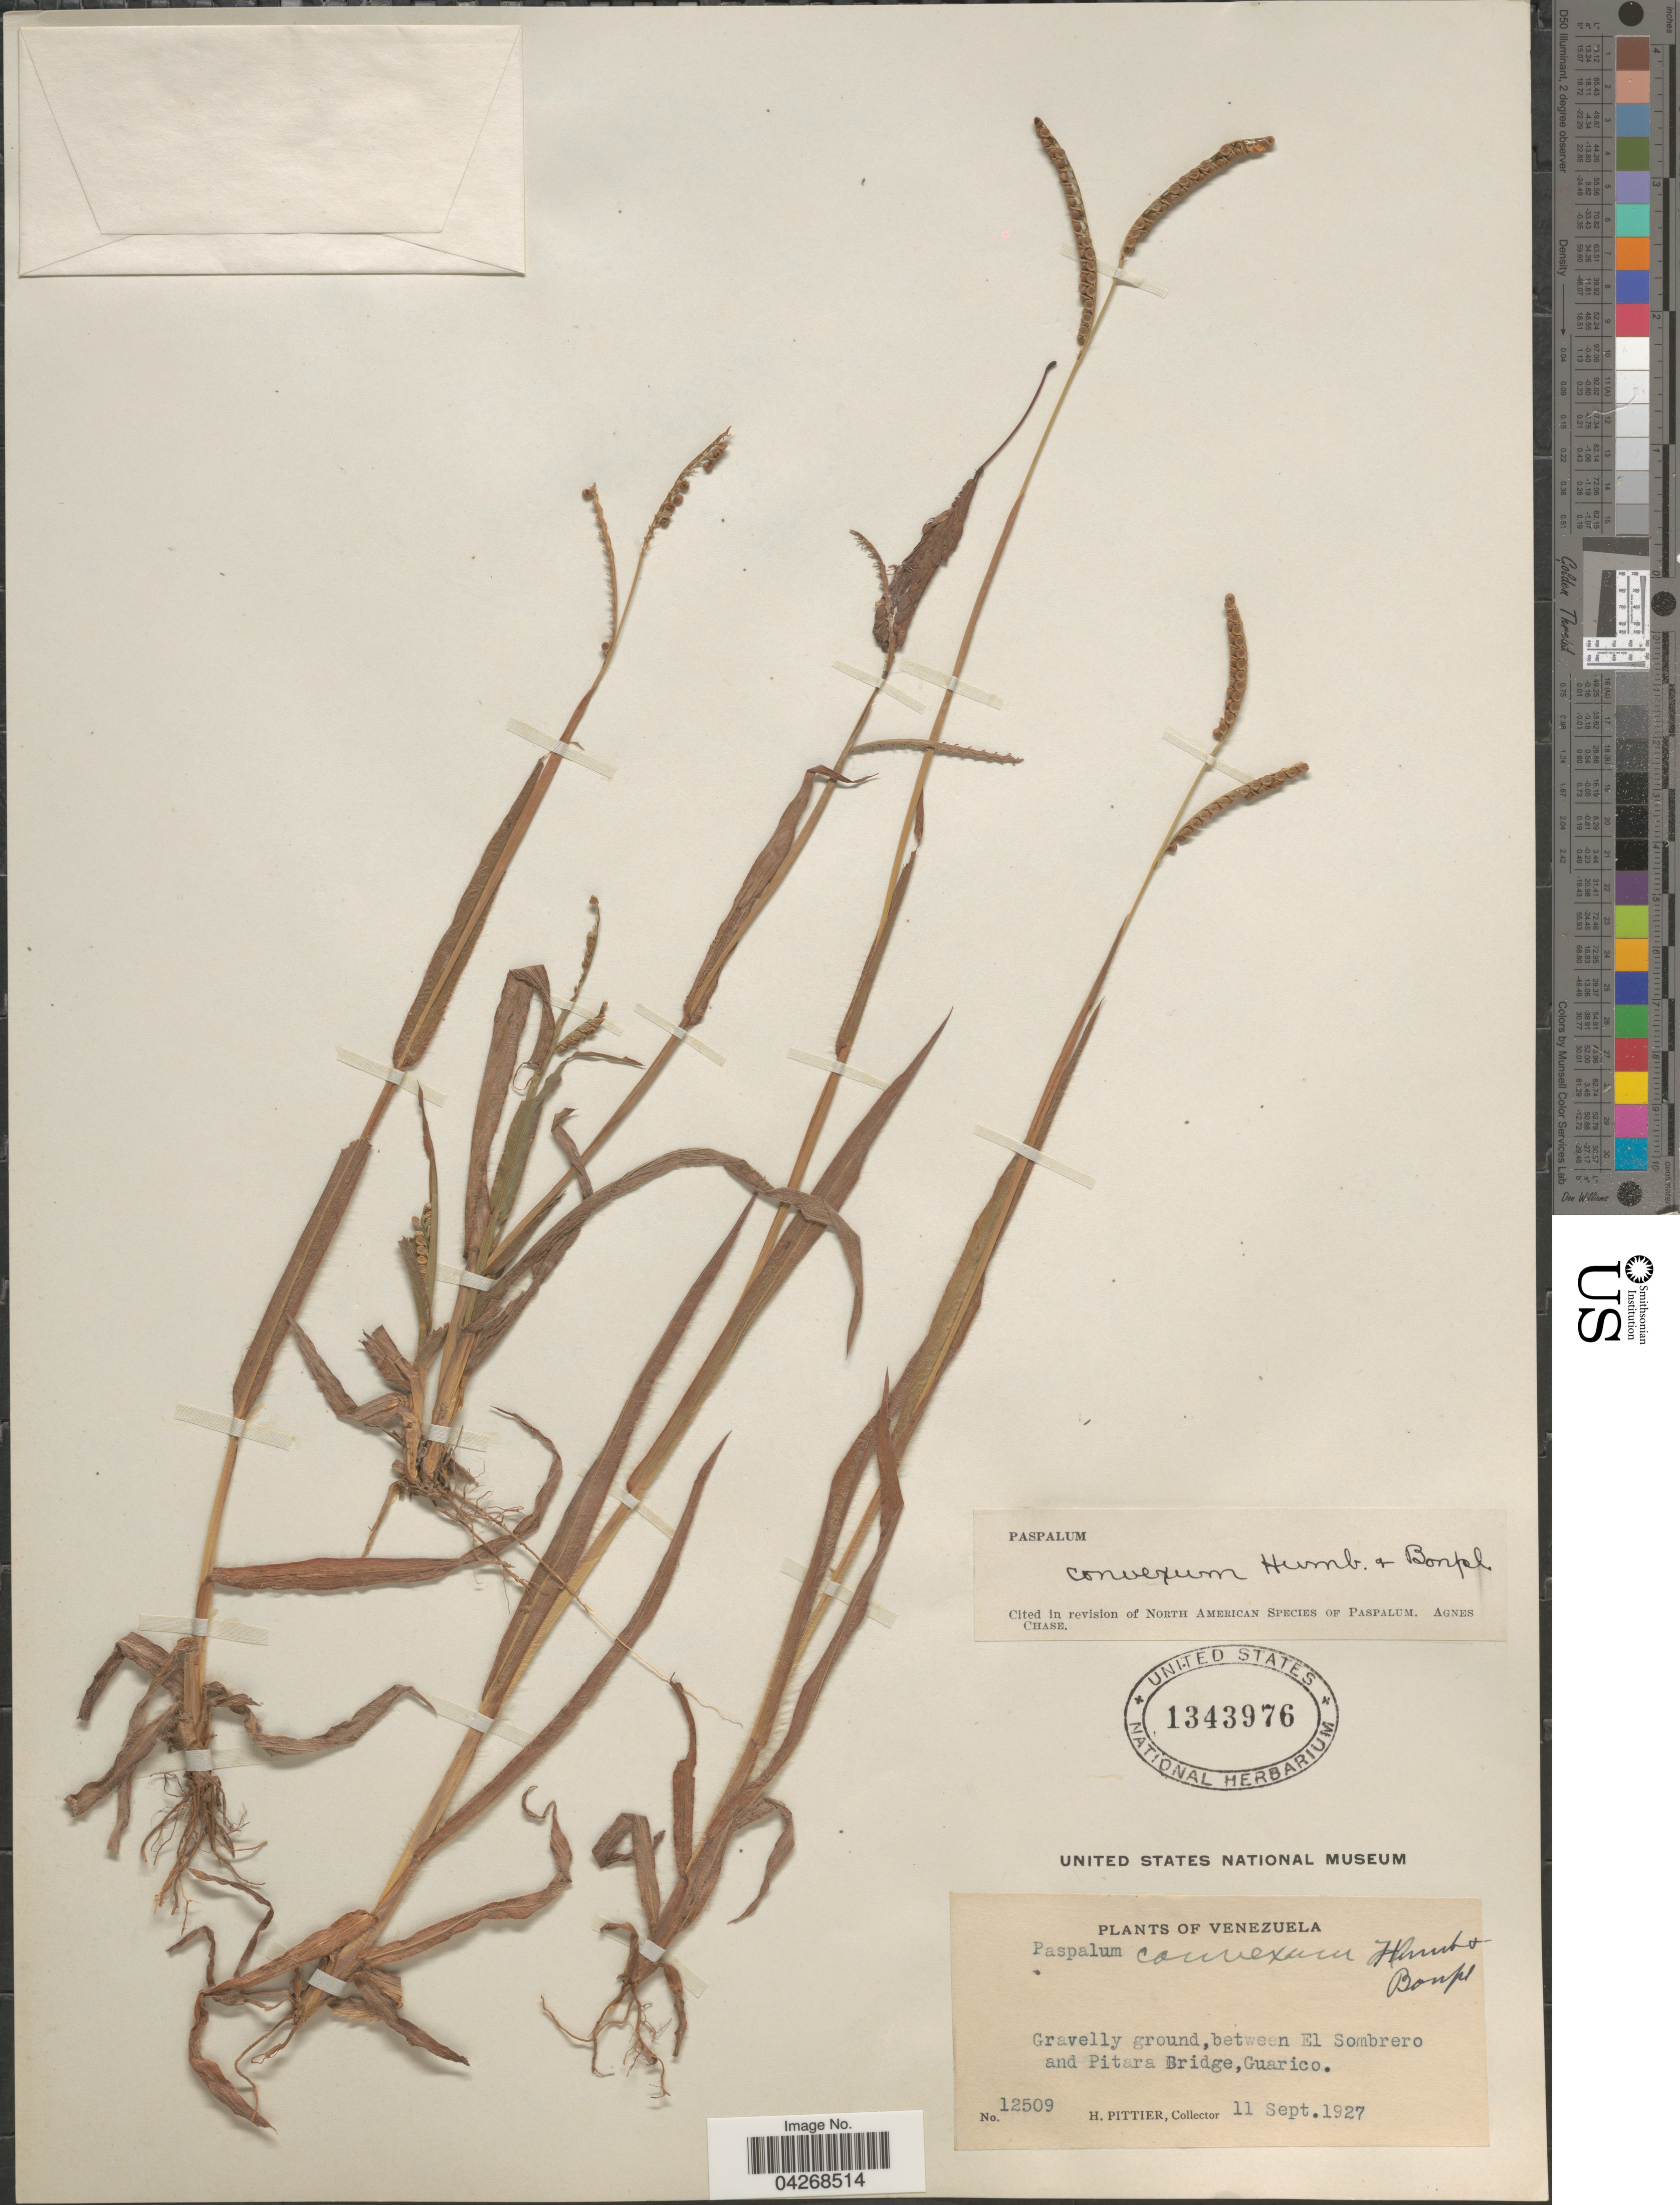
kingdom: Plantae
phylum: Tracheophyta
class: Liliopsida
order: Poales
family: Poaceae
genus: Paspalum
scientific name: Paspalum convexum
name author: Humb. & Bonpl. ex Flüggé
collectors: H. F. Pittier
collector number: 12509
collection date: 1927-09-11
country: Venezuela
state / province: Guarico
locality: Gravelly ground, between El Sombrero and Pitara Bridge.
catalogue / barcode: US 1343976